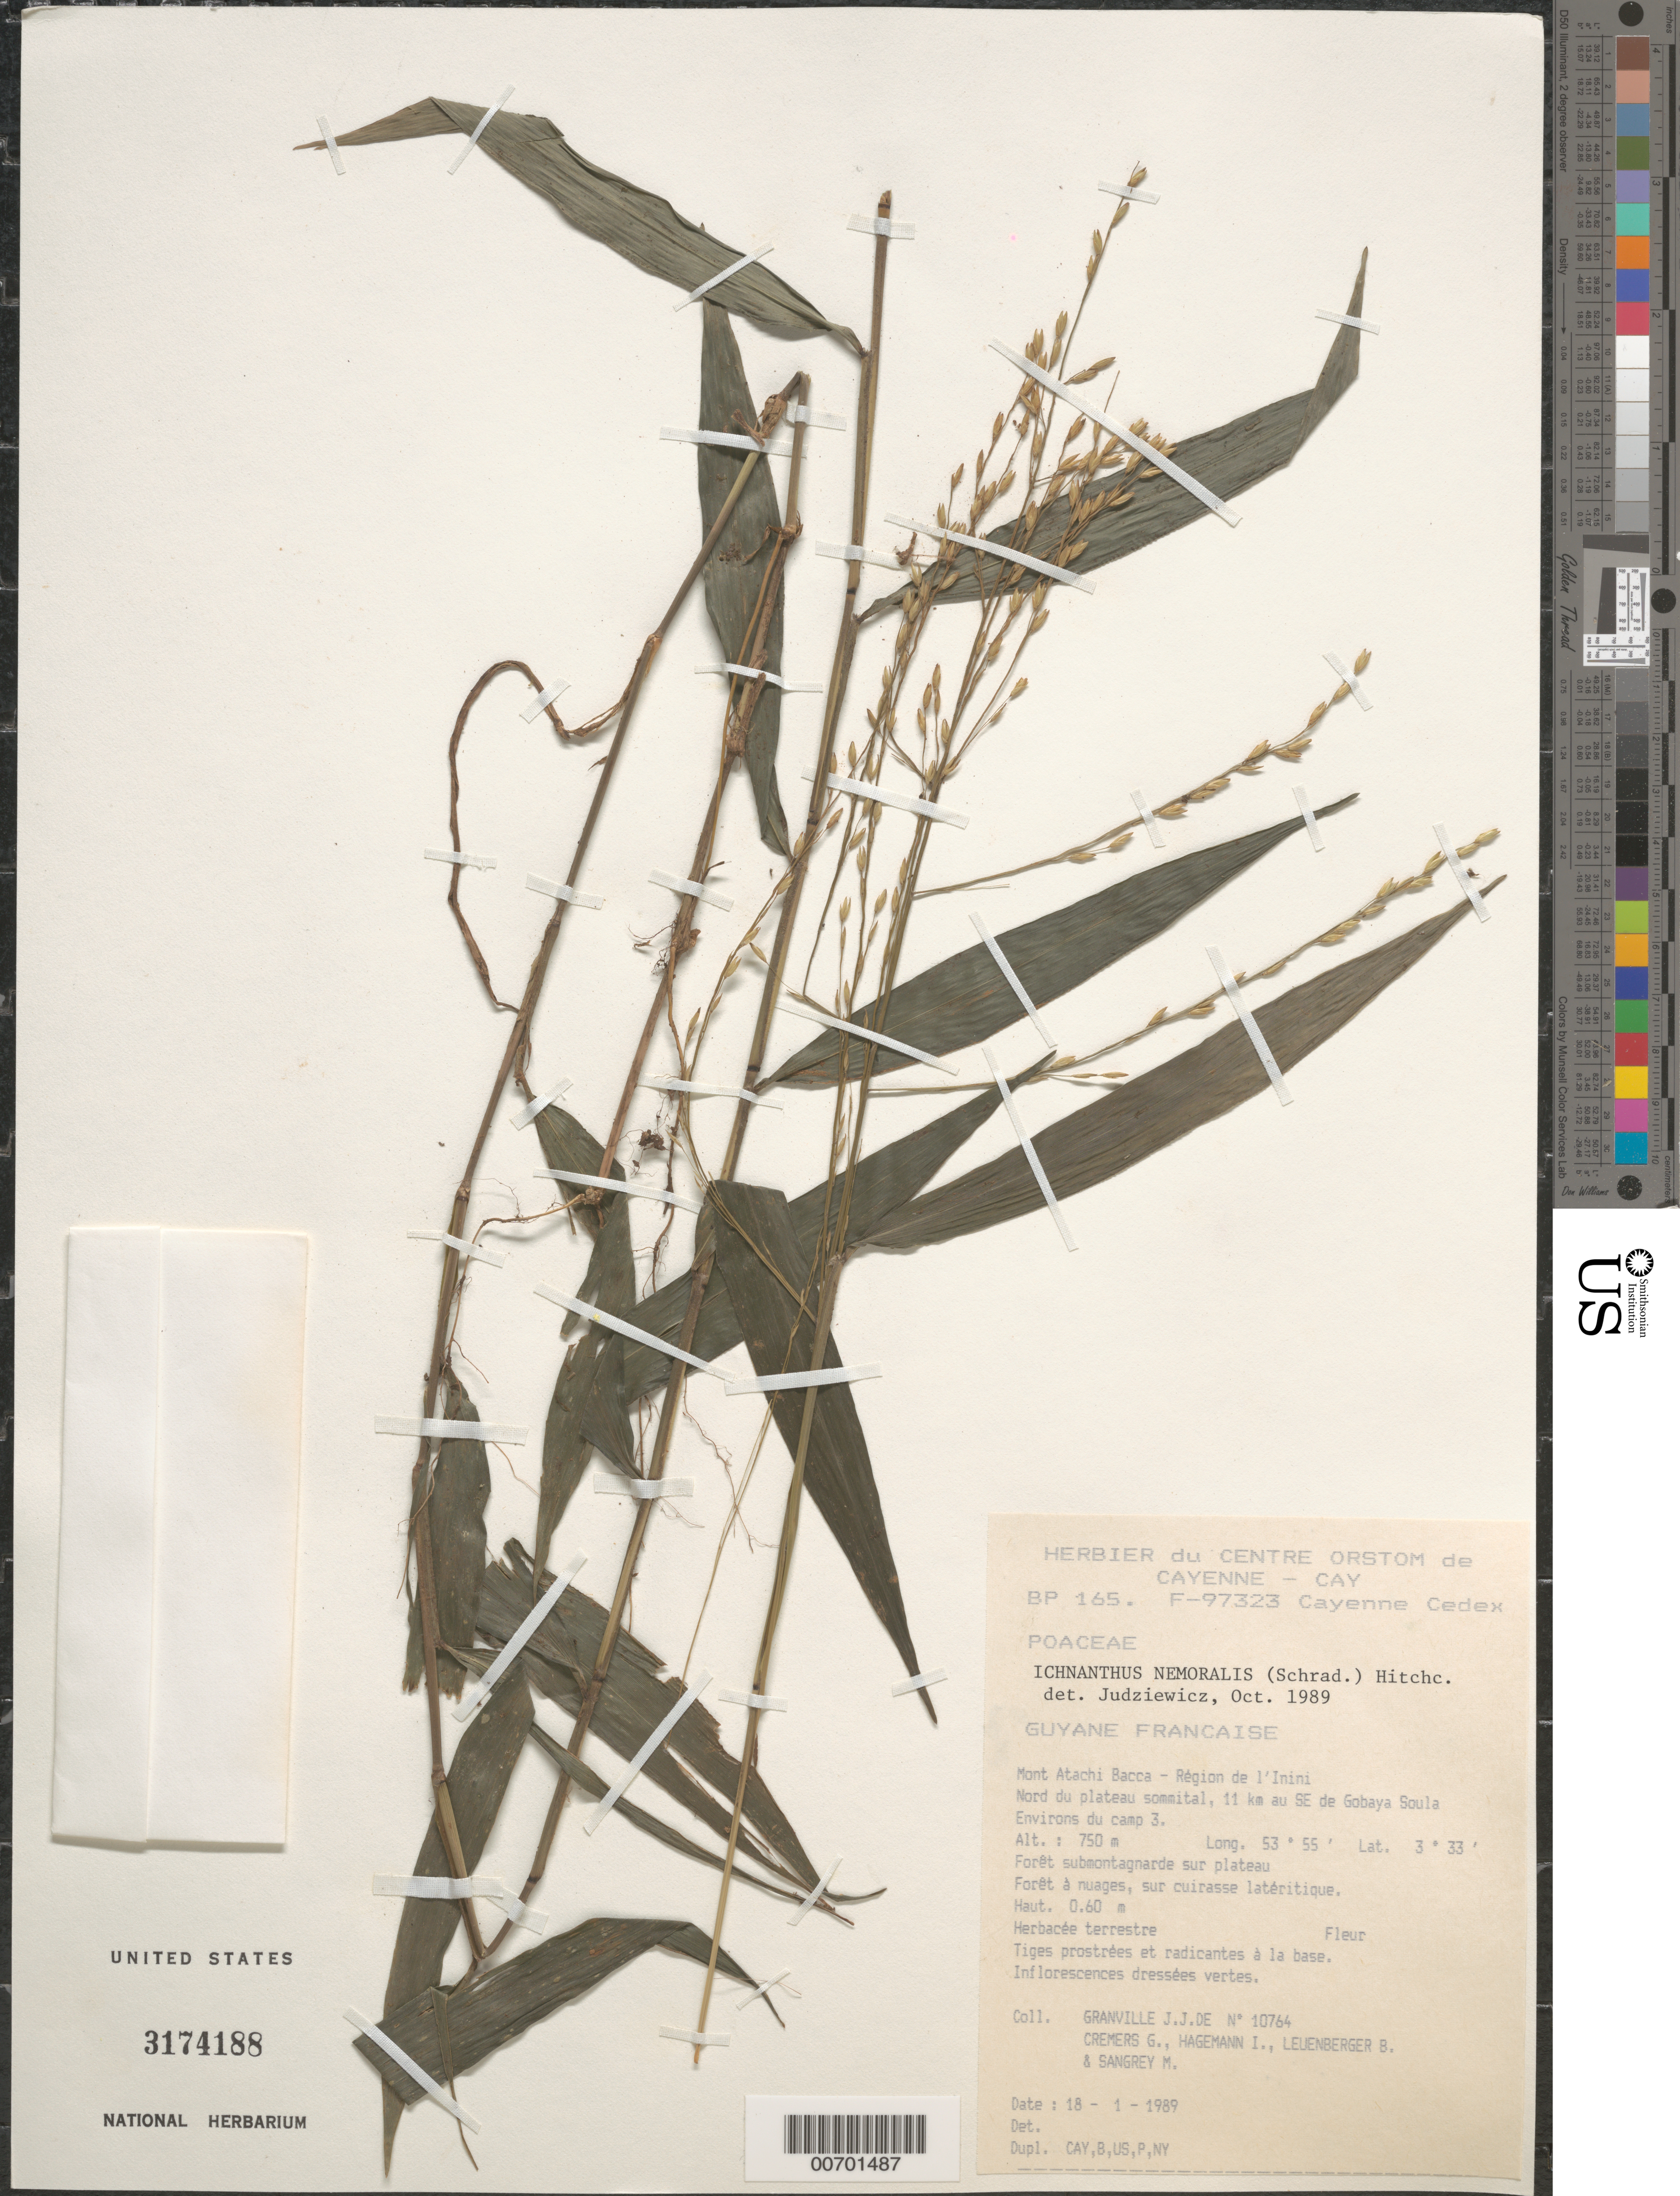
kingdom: Plantae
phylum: Tracheophyta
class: Liliopsida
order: Poales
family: Poaceae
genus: Ichnanthus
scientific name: Ichnanthus nemoralis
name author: (Schrad.) Hitchc. & Chase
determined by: Judziewicz, E. J.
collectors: J.-J. de Granville, G. Cremers, J. Hagemann, B. E. Leuenberger & M. S. Sangrey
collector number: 10764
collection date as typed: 17-Jan-89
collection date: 1989-01-17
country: French Guiana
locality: Mont Atachi Bacca, région de l'Inini. Nord du plateau sommital, 11 km au SE de Gobaya Soula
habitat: Forêt submontagnarde sur plateau, forêt à nuages, sur cuirasse latéritique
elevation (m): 750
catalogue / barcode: US 3174188